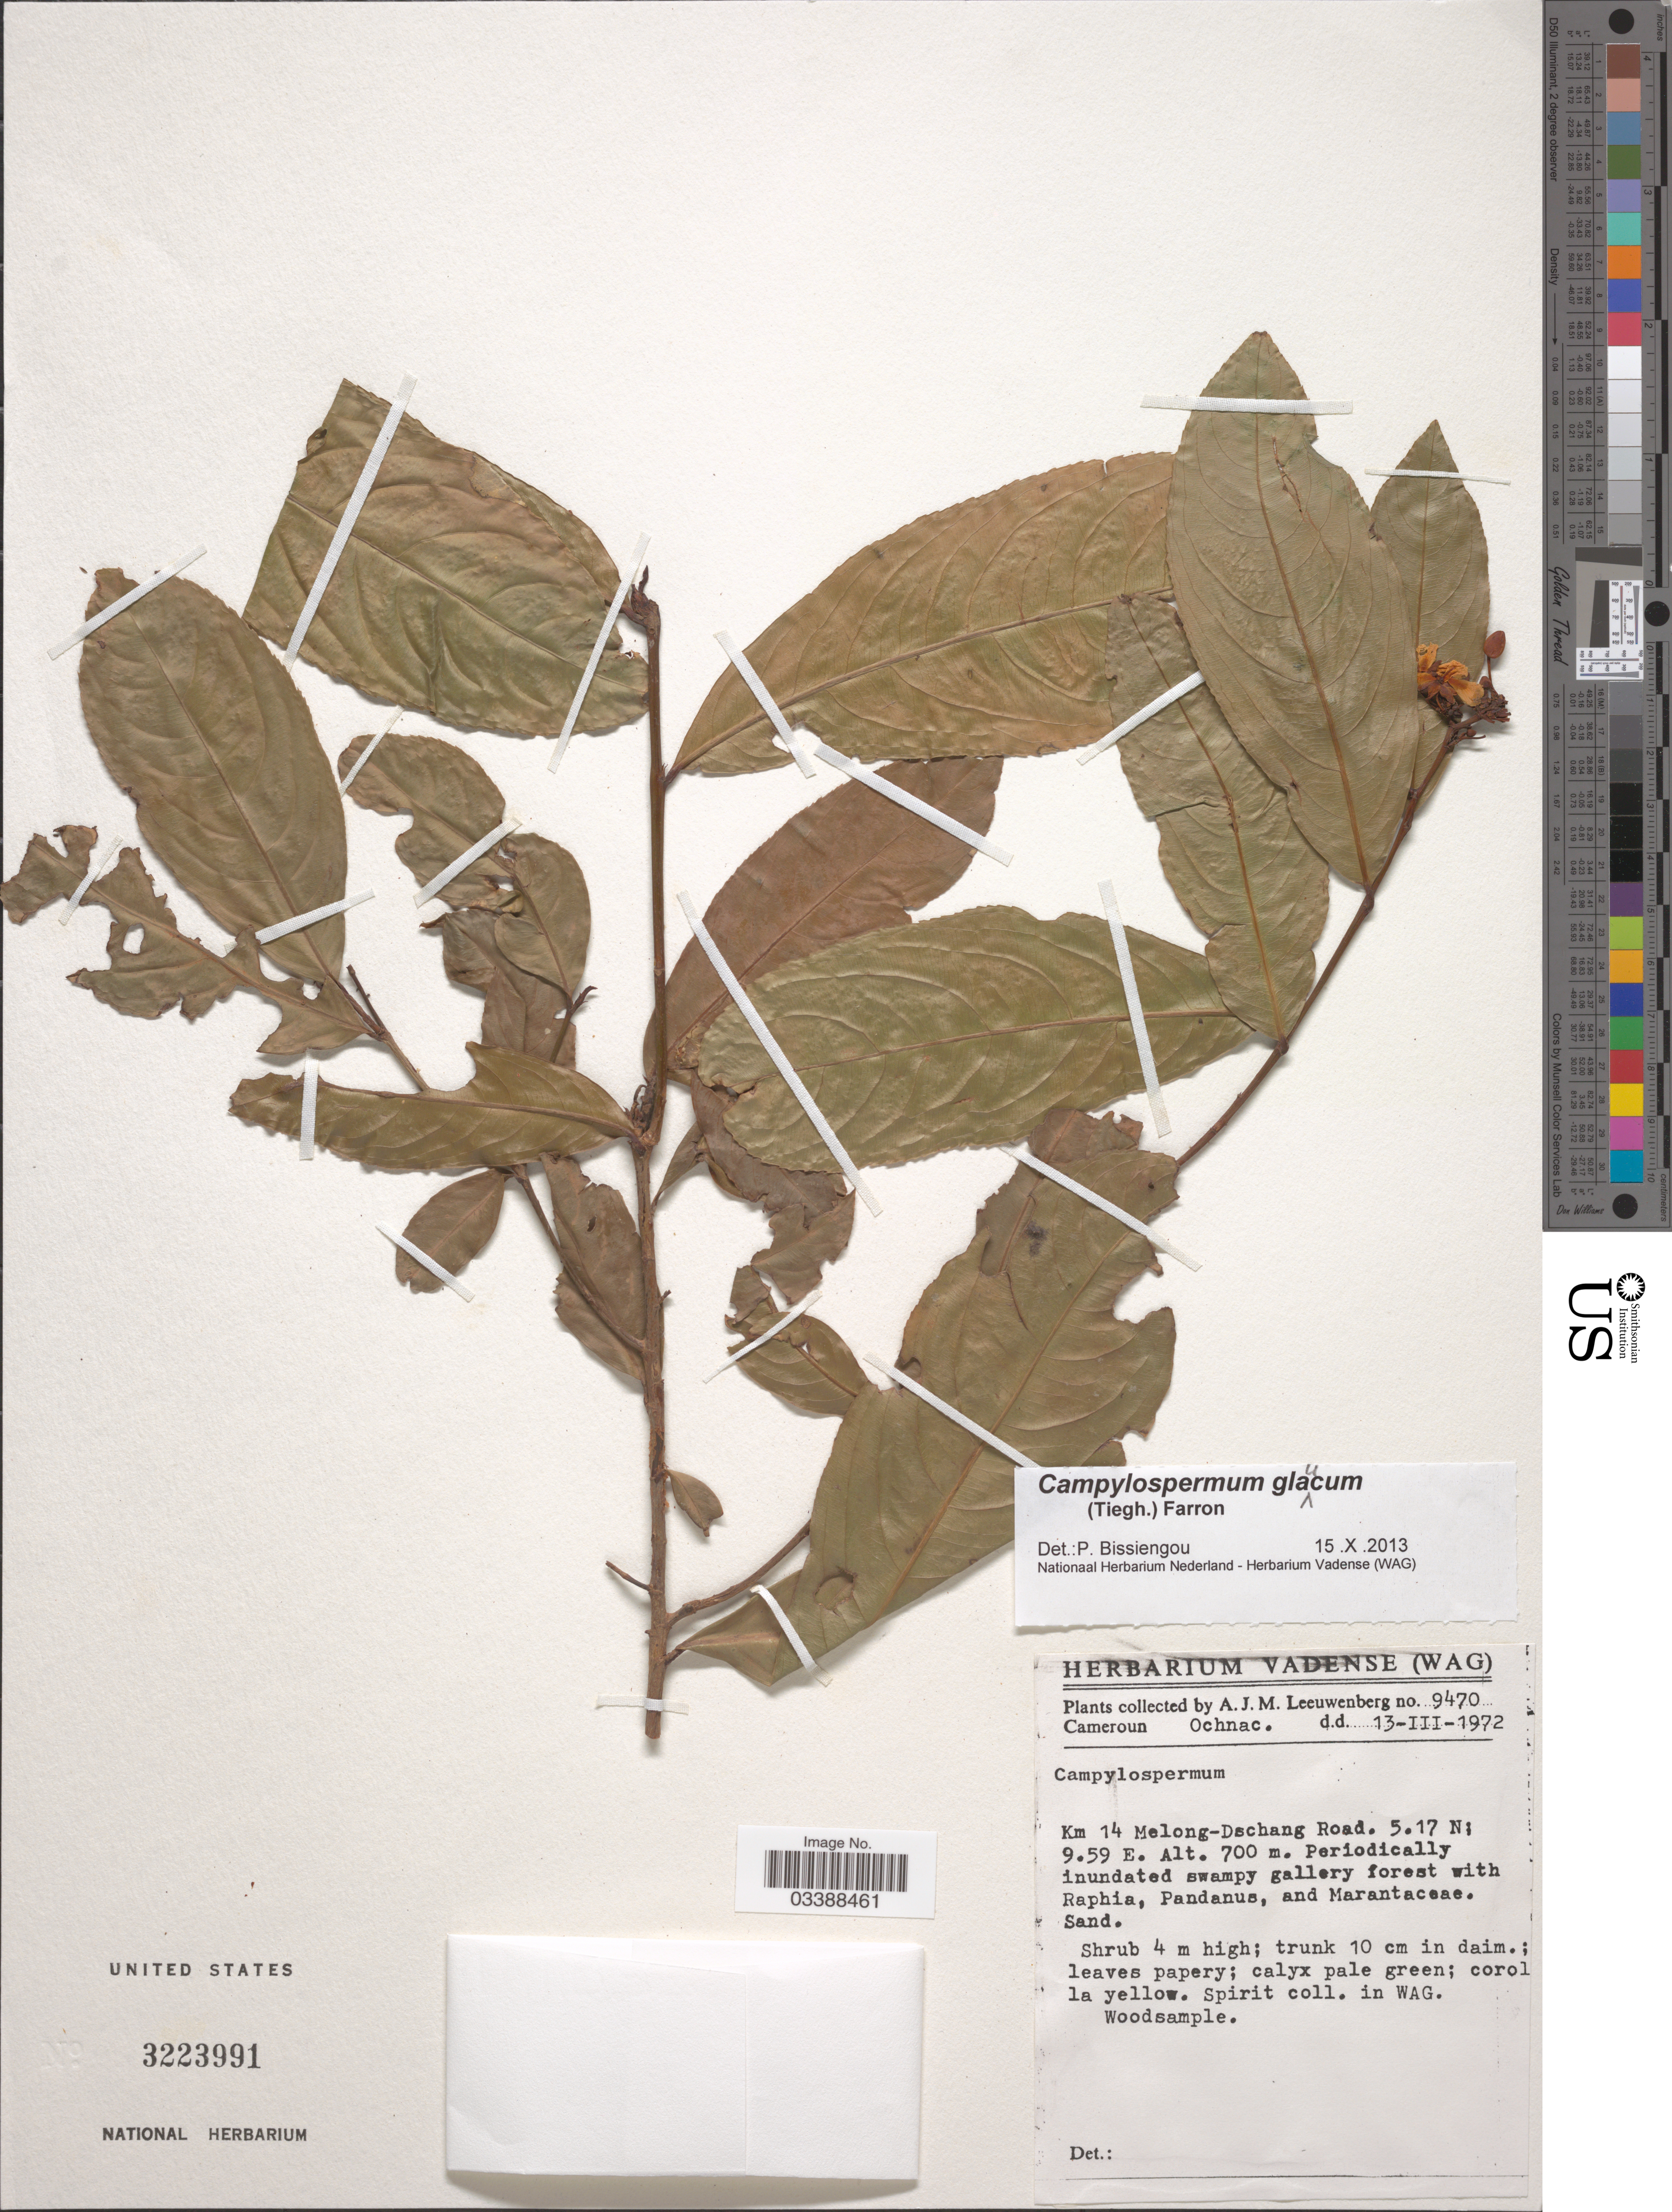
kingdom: Plantae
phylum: Tracheophyta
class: Magnoliopsida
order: Malpighiales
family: Ochnaceae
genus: Campylospermum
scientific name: Campylospermum glaucum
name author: (Tiegh.) Farron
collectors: A. J. M. Leeuwenberg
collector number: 9470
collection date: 1972-03-13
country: Cameroon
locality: Cameroun. Km 14 Melong-Dschang Road.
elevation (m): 700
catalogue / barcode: US 3223991